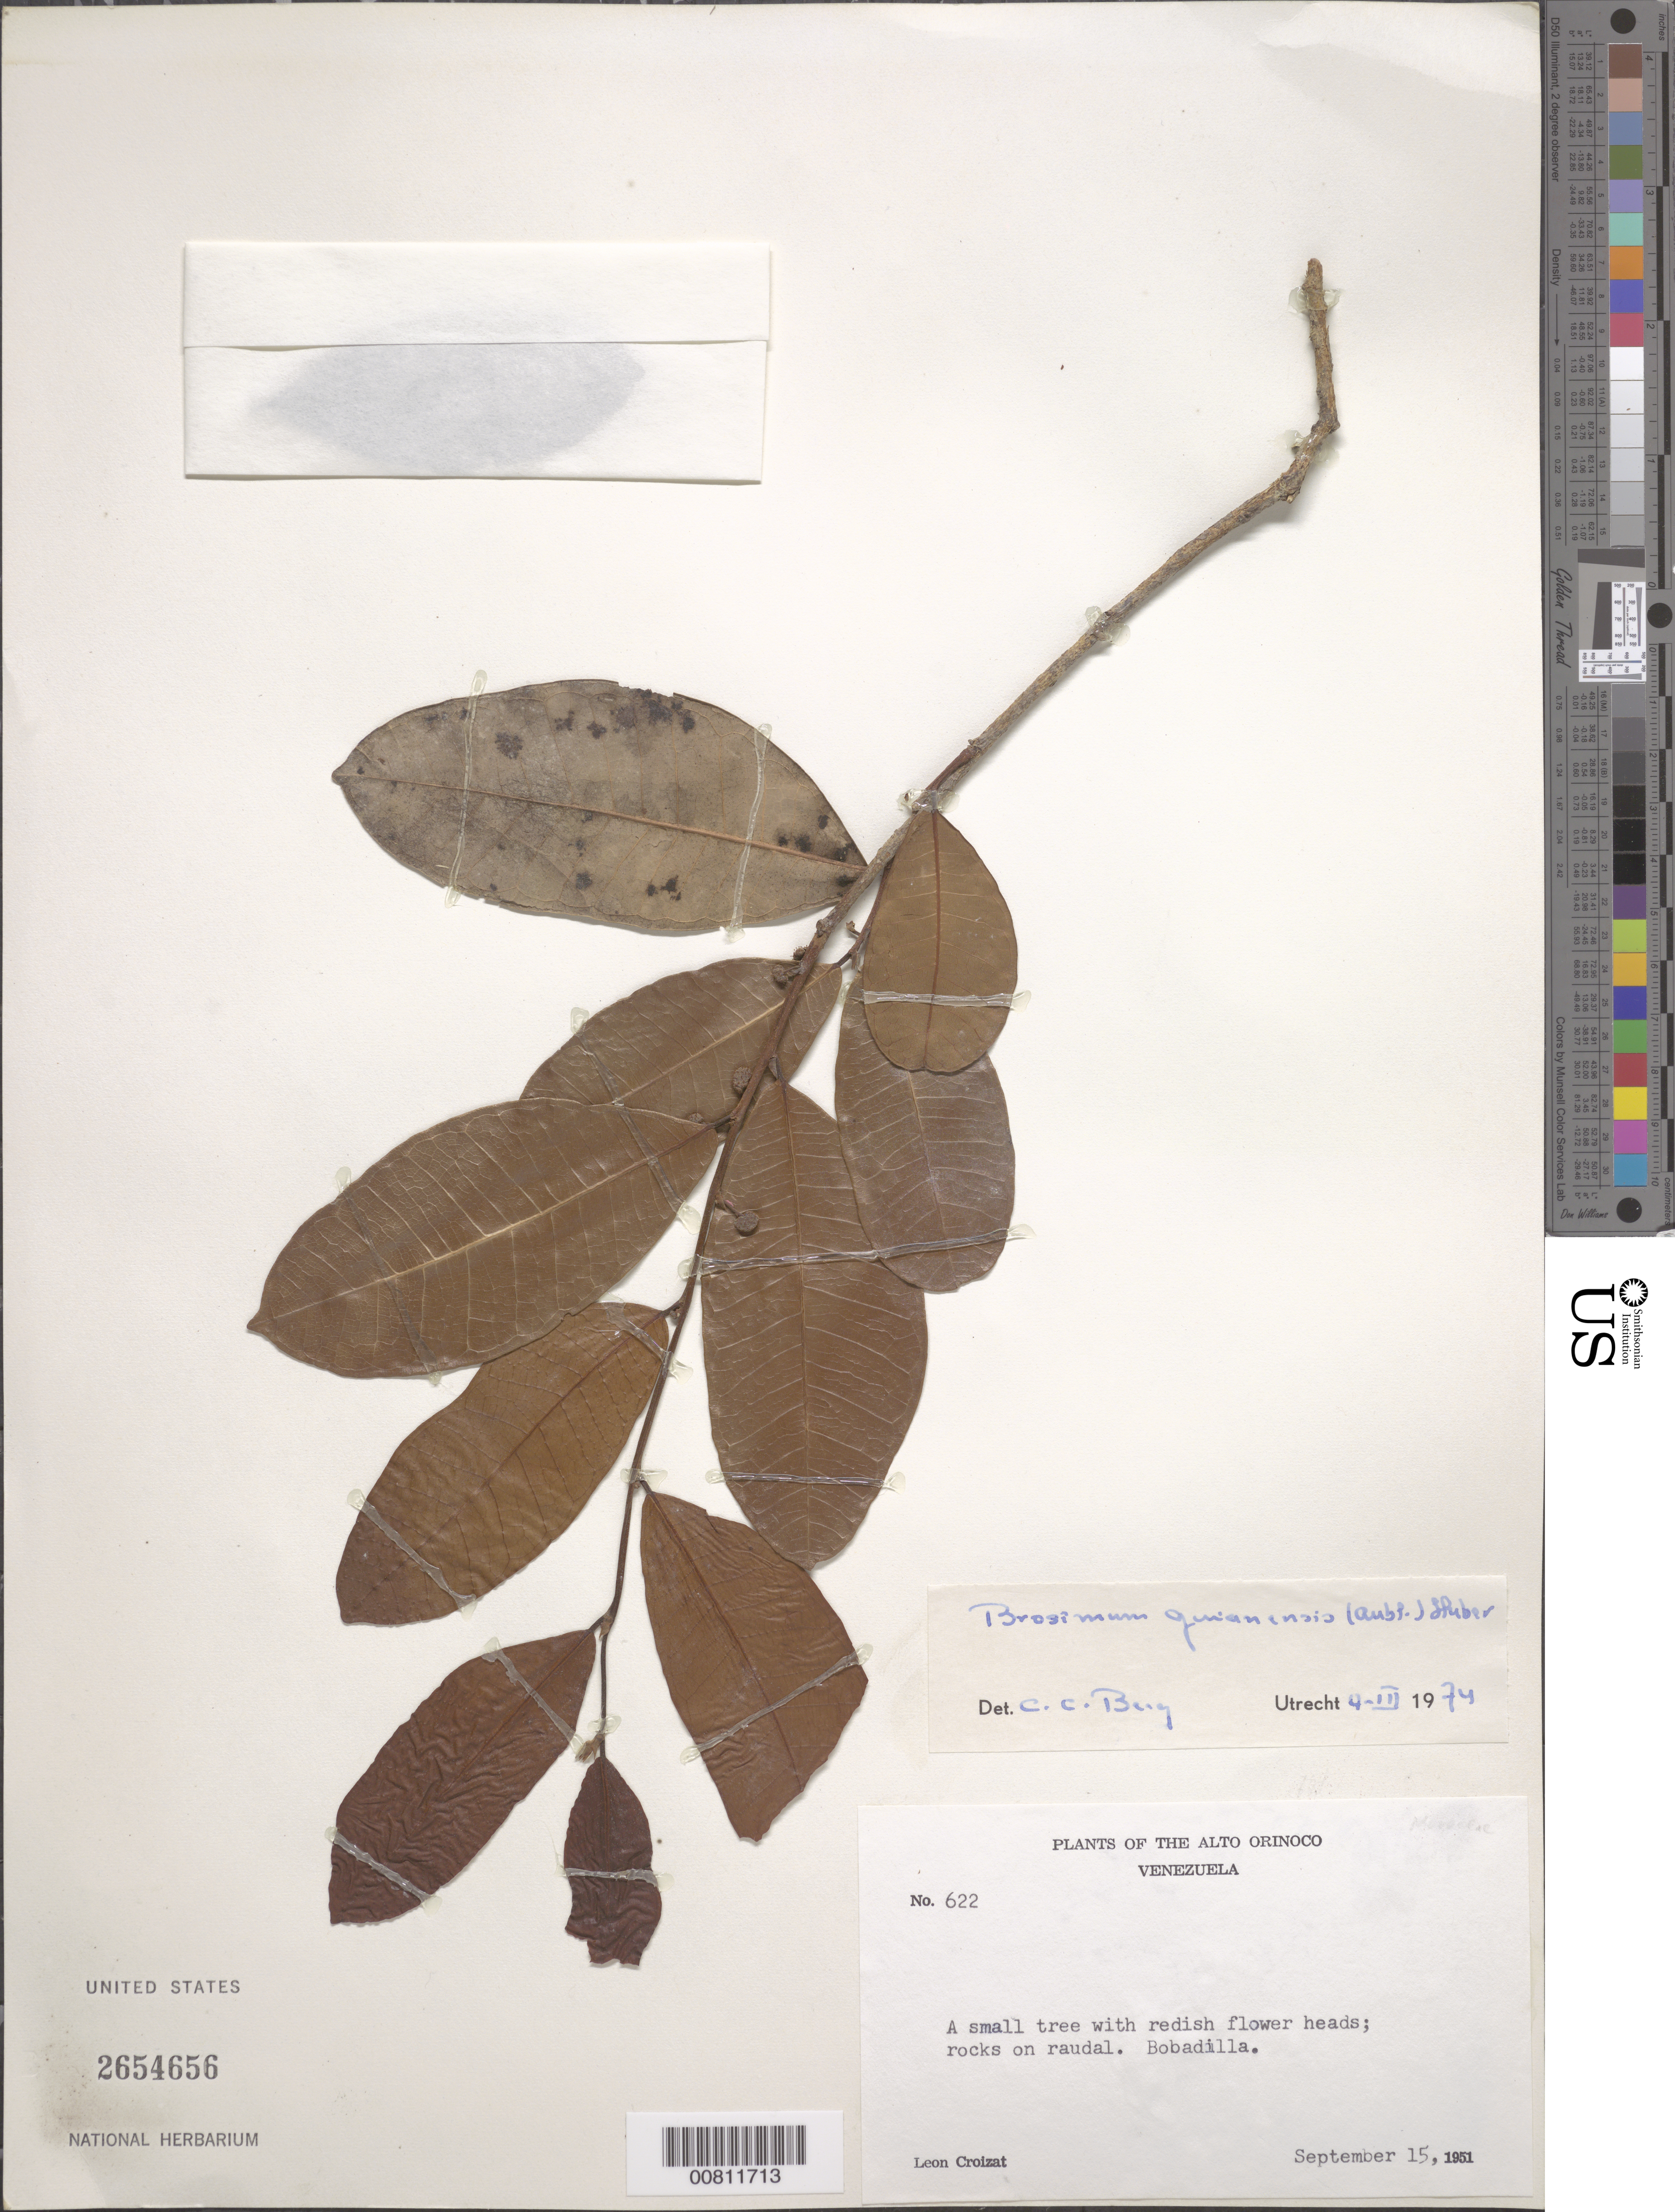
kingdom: Plantae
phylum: Tracheophyta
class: Magnoliopsida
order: Rosales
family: Moraceae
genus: Brosimum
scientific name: Brosimum guianense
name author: (Aubl.) Huber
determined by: Berg, C. C.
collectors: L. C. M. Croizat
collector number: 622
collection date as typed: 15-Sep-51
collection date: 1951-09-15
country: Venezuela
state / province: Amazonas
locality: Alto Orinoco, Bobadilla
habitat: Rocks on raudal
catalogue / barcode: US 2654656